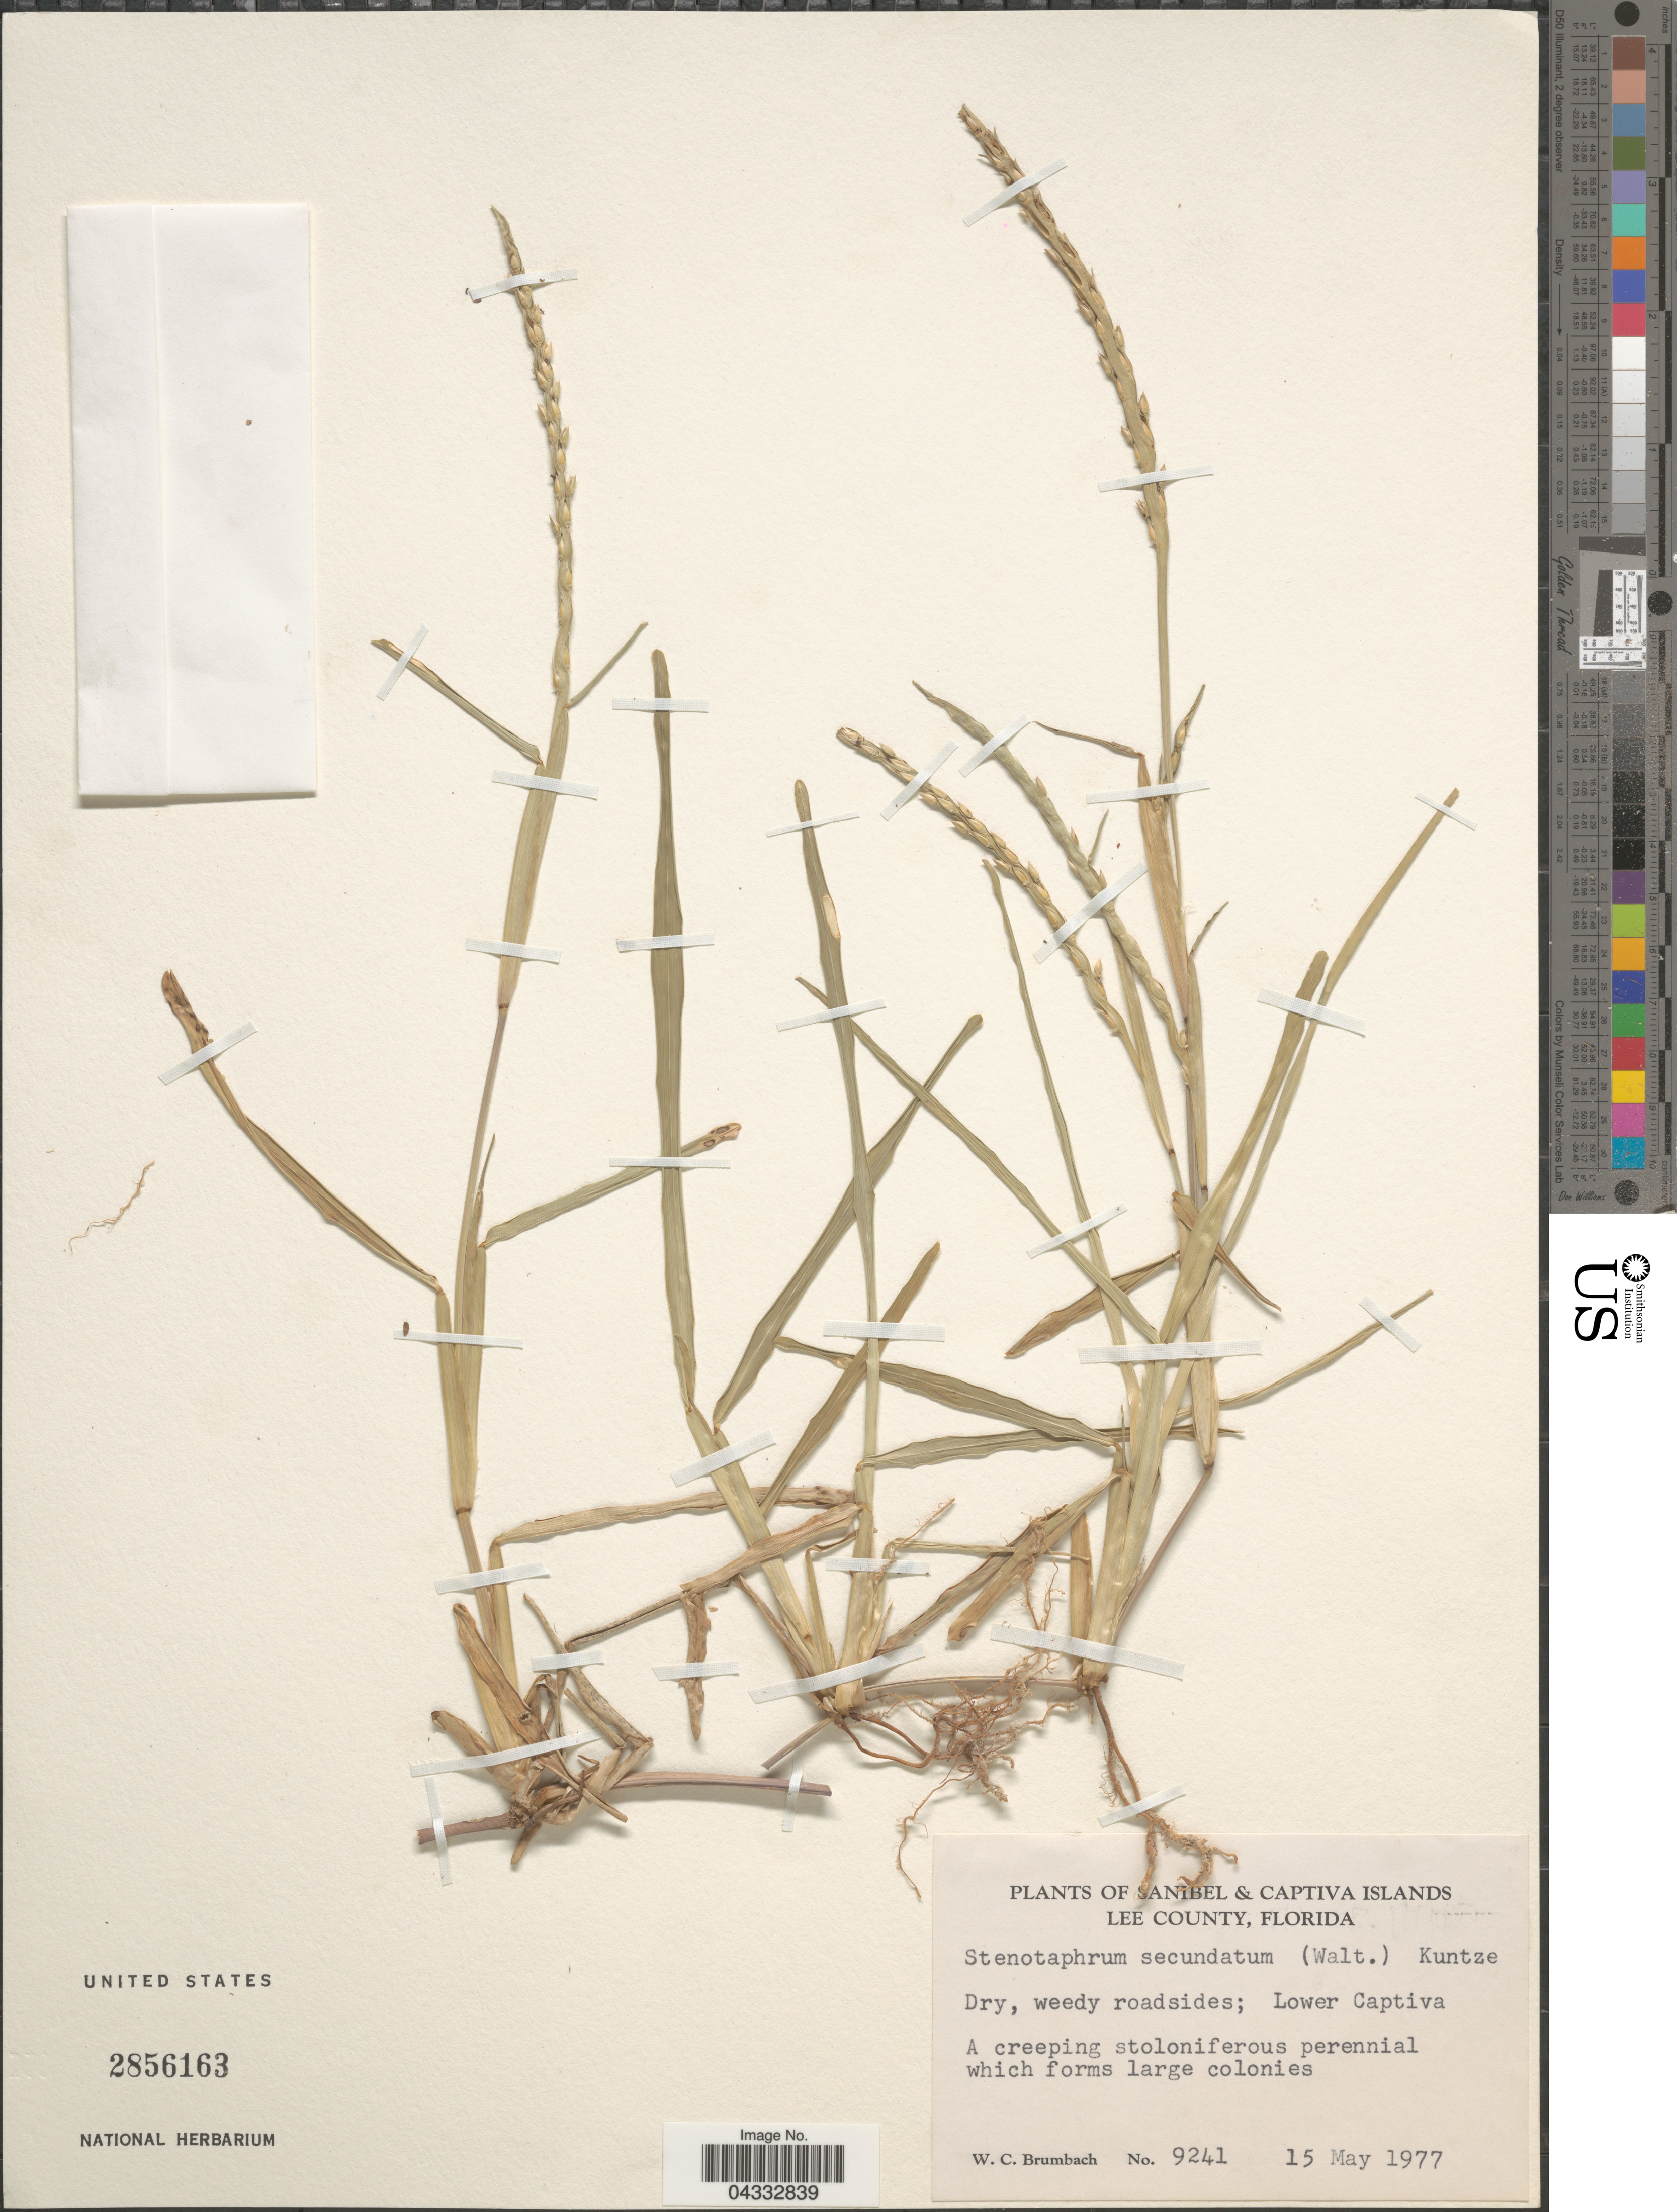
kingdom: Plantae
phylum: Tracheophyta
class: Liliopsida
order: Poales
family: Poaceae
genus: Stenotaphrum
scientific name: Stenotaphrum secundatum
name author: (Walter) Kuntze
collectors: W. C. Brumbach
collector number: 9241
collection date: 1977-05-15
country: United States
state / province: Florida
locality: Sanibel & Captiva Islands. Lee County. Lower Captiva.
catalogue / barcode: US 2856163